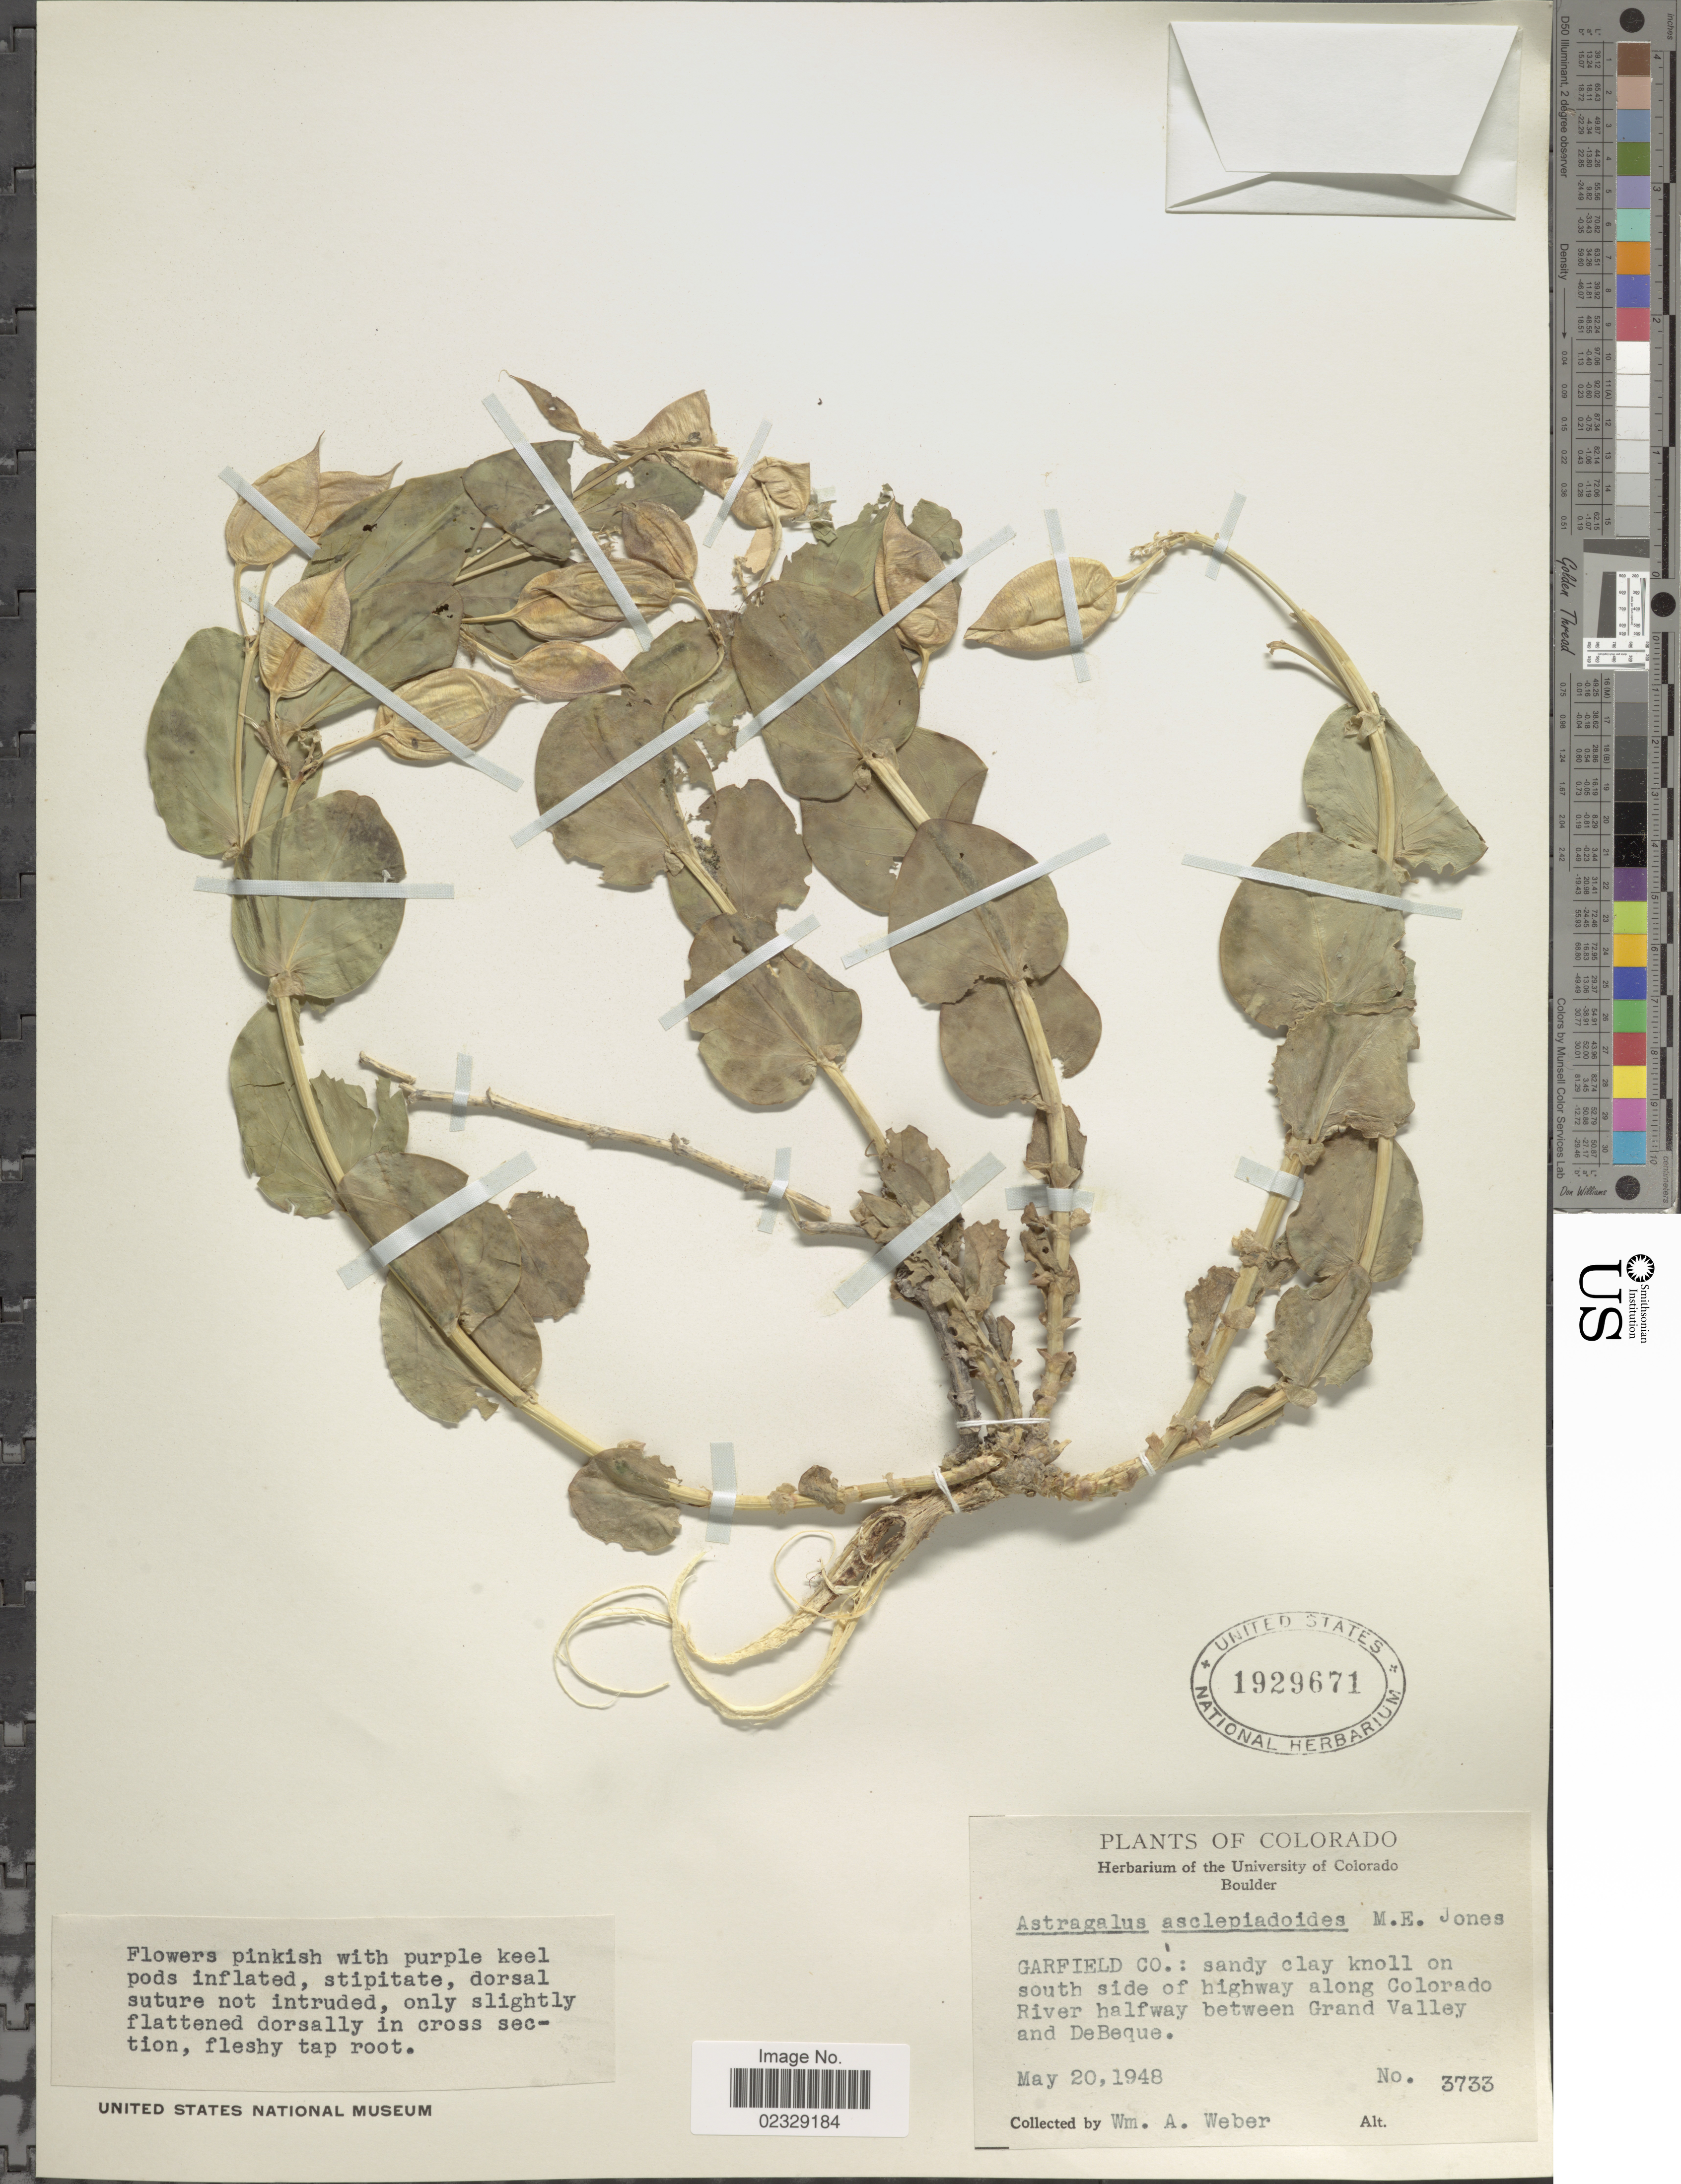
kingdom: Plantae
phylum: Tracheophyta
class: Magnoliopsida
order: Fabales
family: Fabaceae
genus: Astragalus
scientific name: Astragalus asclepiadoides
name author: M.E. Jones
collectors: W. A. Weber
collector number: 3733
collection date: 1948-05-20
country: United States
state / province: Colorado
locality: Garfield Co.: sandy clay knoll on south side of highway along Colorado RIver Halfway between Grand Valley and Debeque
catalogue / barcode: US 1929671